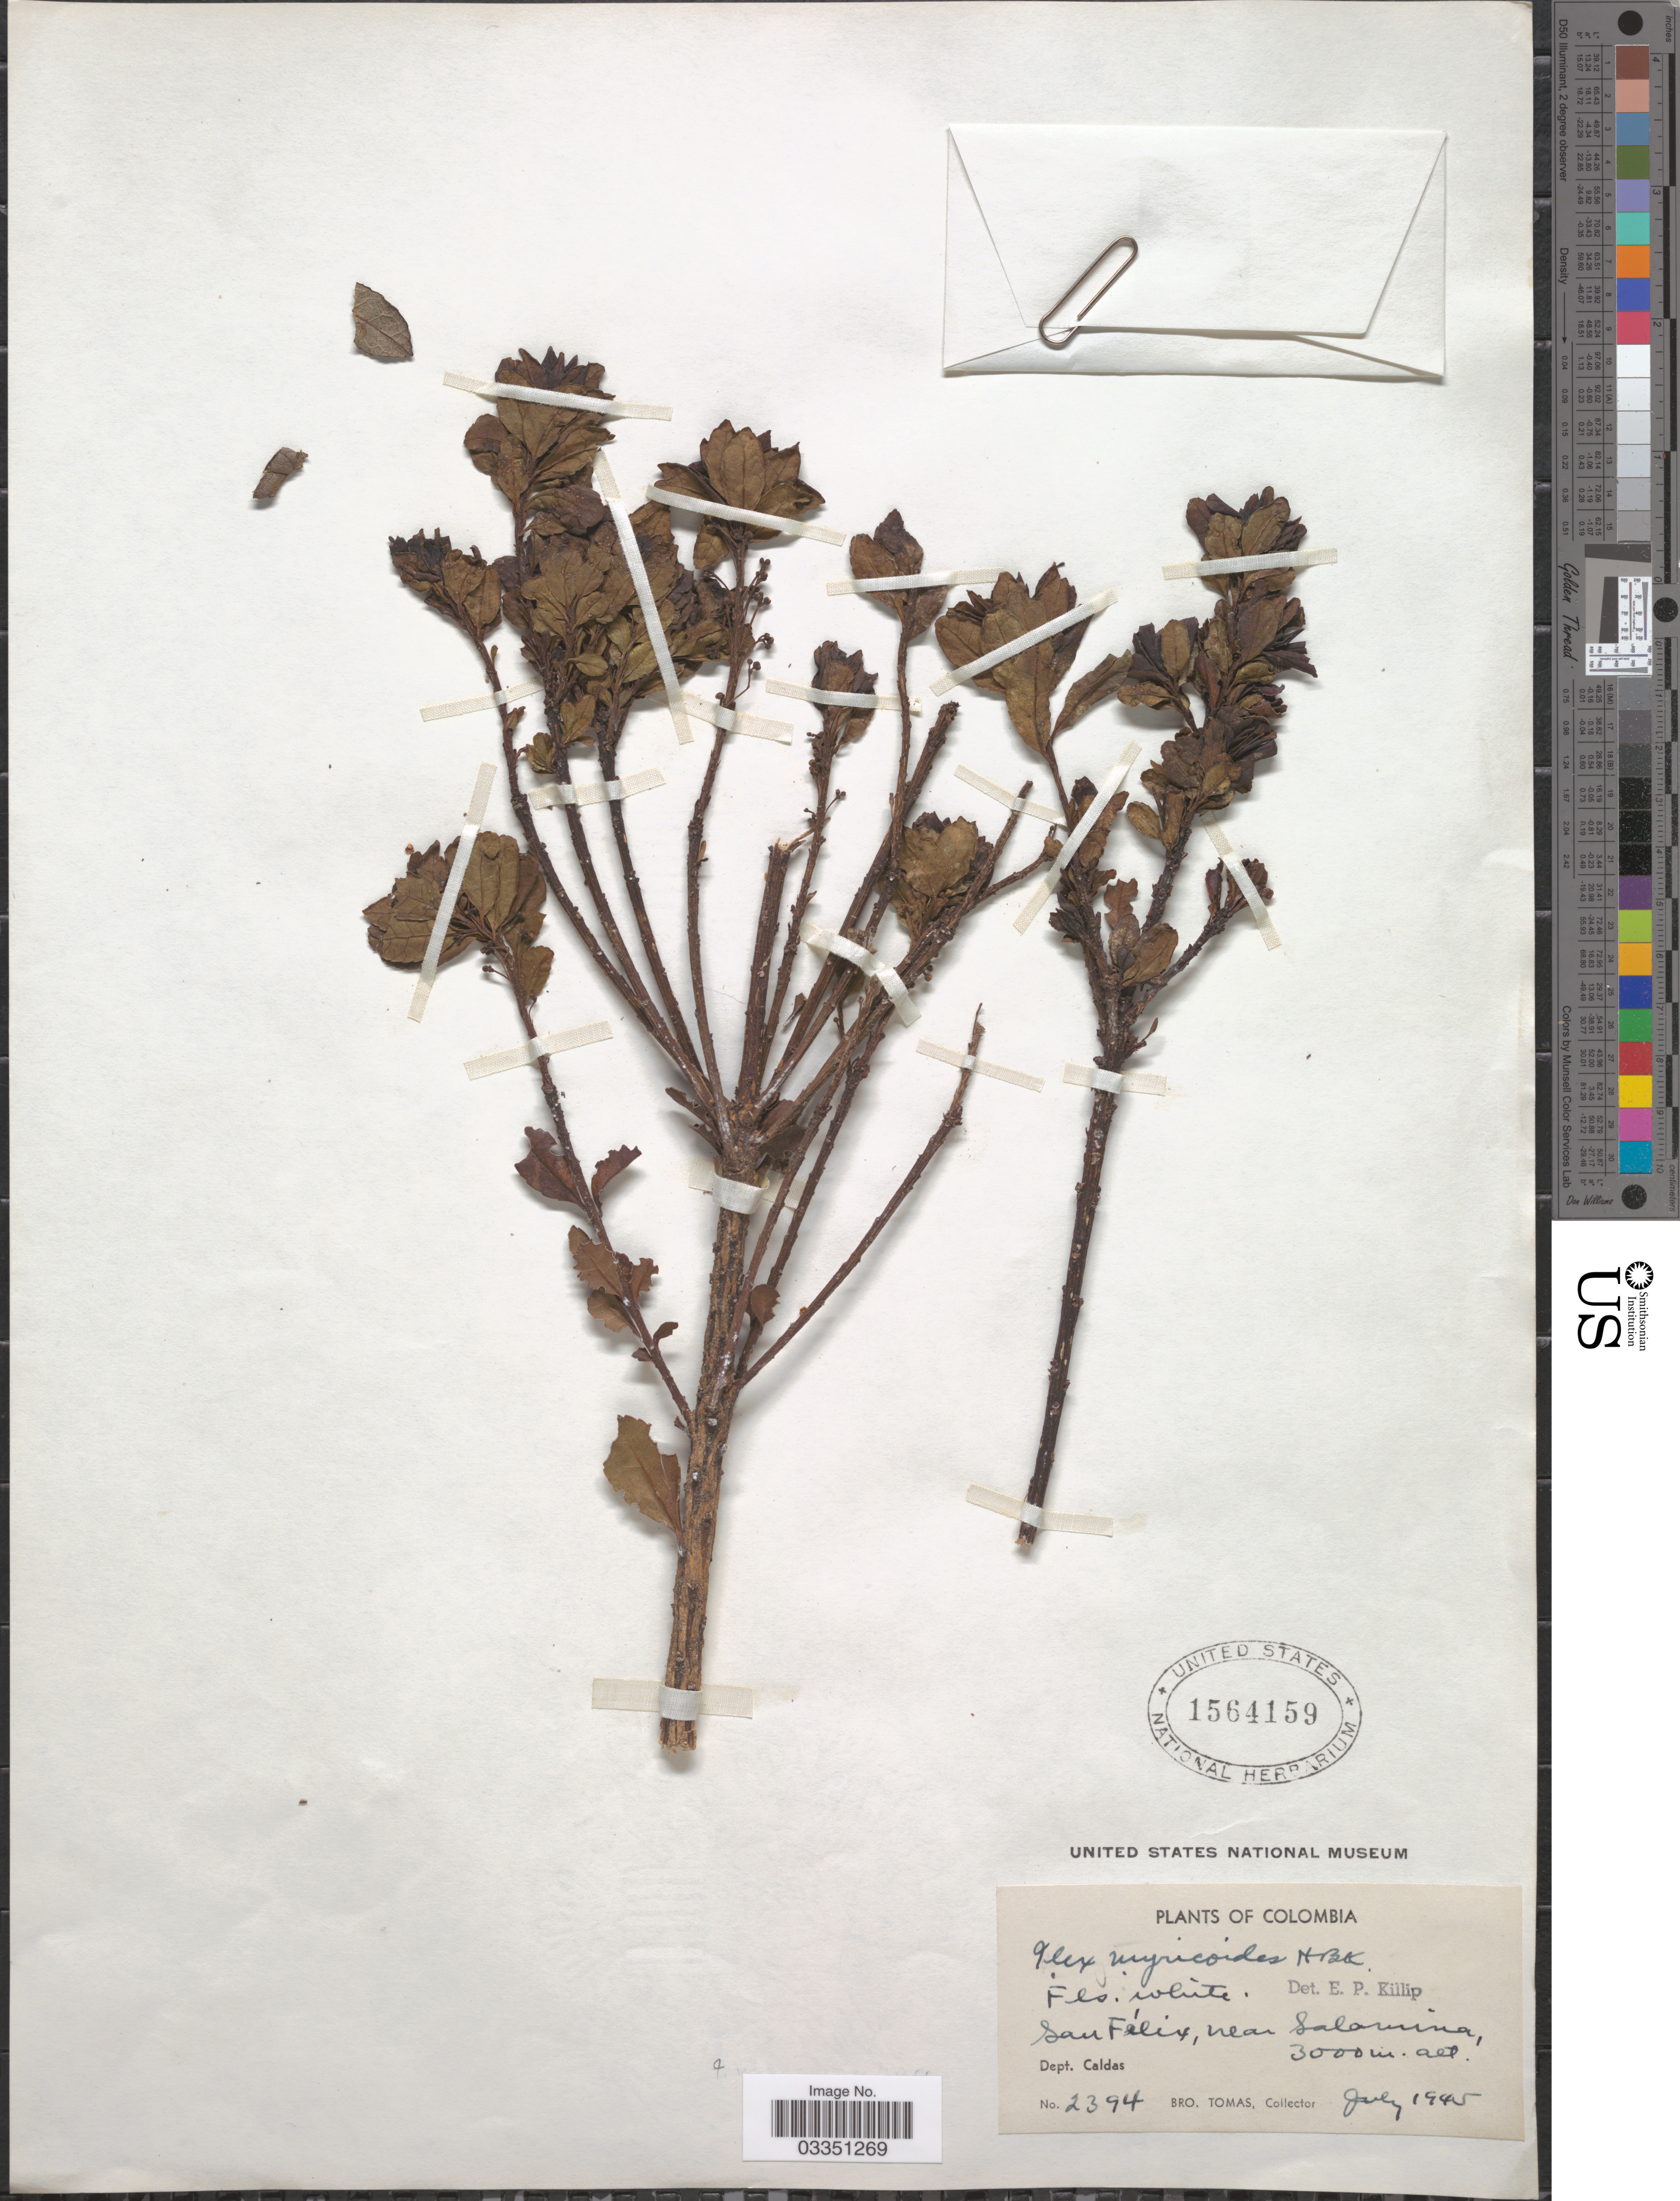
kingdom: Plantae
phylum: Tracheophyta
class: Magnoliopsida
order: Aquifoliales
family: Aquifoliaceae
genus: Ilex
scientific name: Ilex myricoides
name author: Kunth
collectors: B. Tomas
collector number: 2394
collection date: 1945-07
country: Colombia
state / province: Caldas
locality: San Félix, near Salamina. Dept. Caldas.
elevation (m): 3000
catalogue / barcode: US 1564159